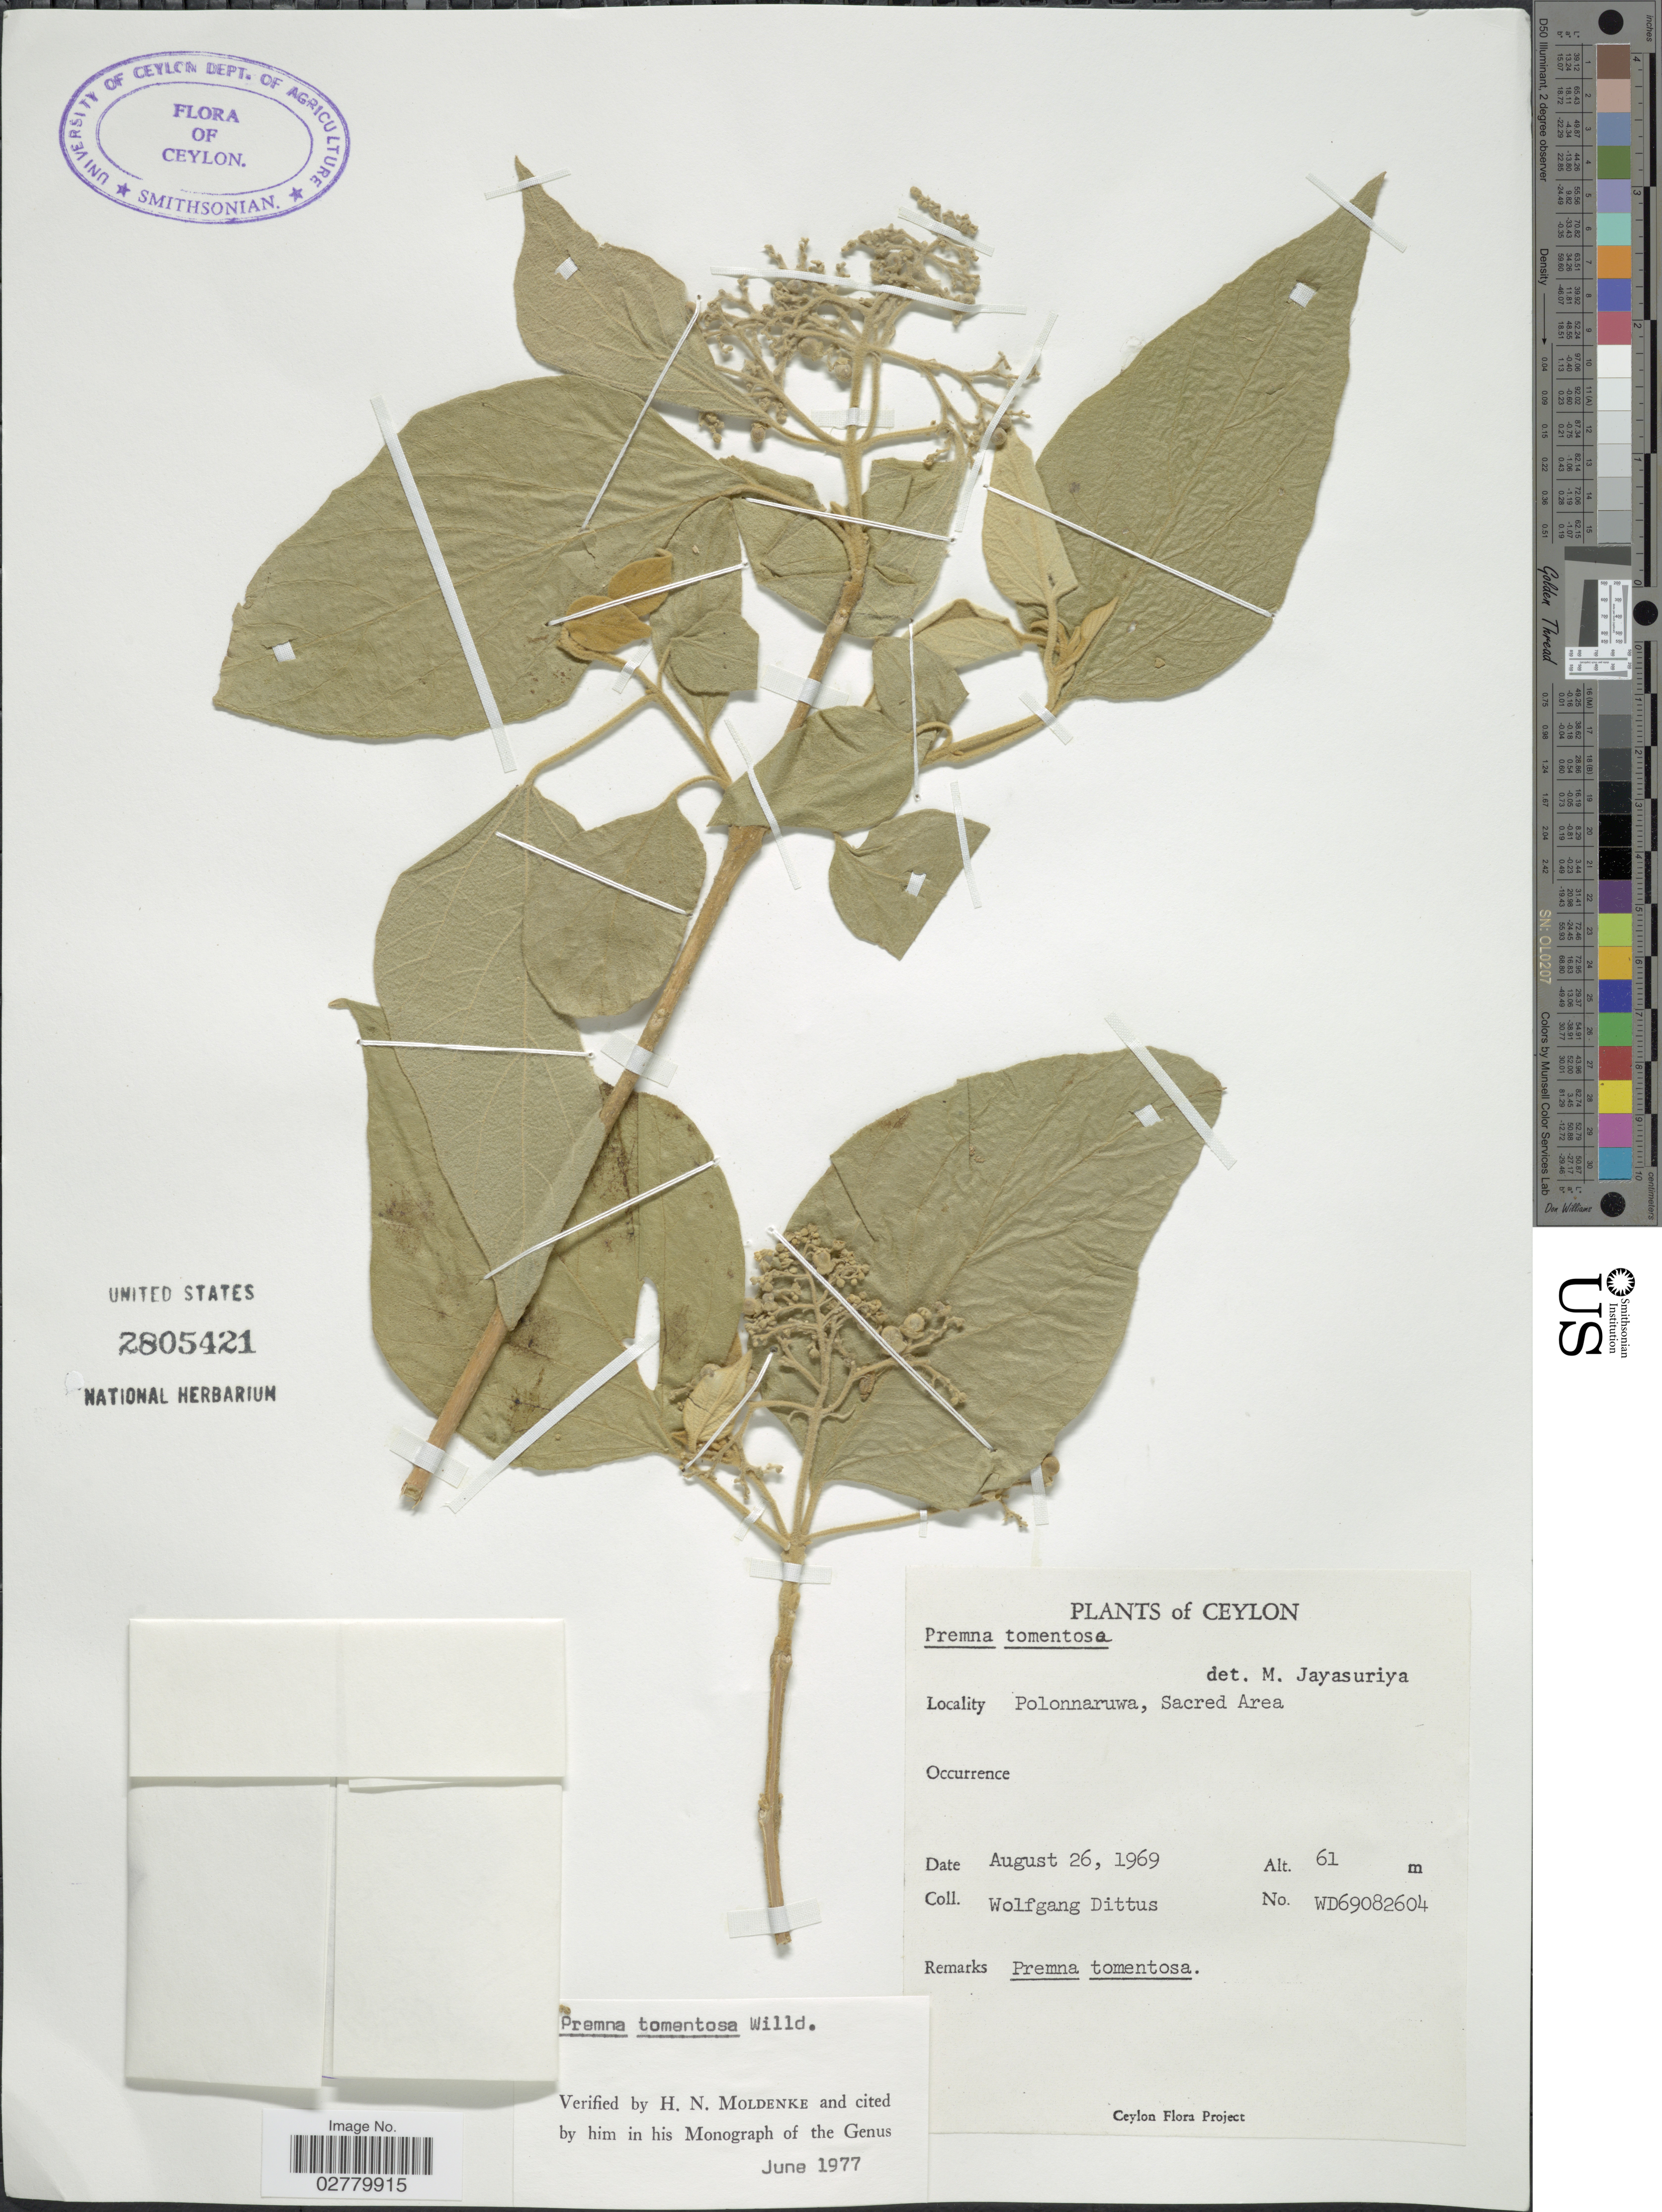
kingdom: Plantae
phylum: Tracheophyta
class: Magnoliopsida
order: Lamiales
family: Lamiaceae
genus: Premna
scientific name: Premna tomentosa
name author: Willd.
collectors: W. Dittus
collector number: WD69082604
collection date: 1969-08-26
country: Sri Lanka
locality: Ceylon. Polonnaruwa, Sacred Area.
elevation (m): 61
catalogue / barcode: US 2805421